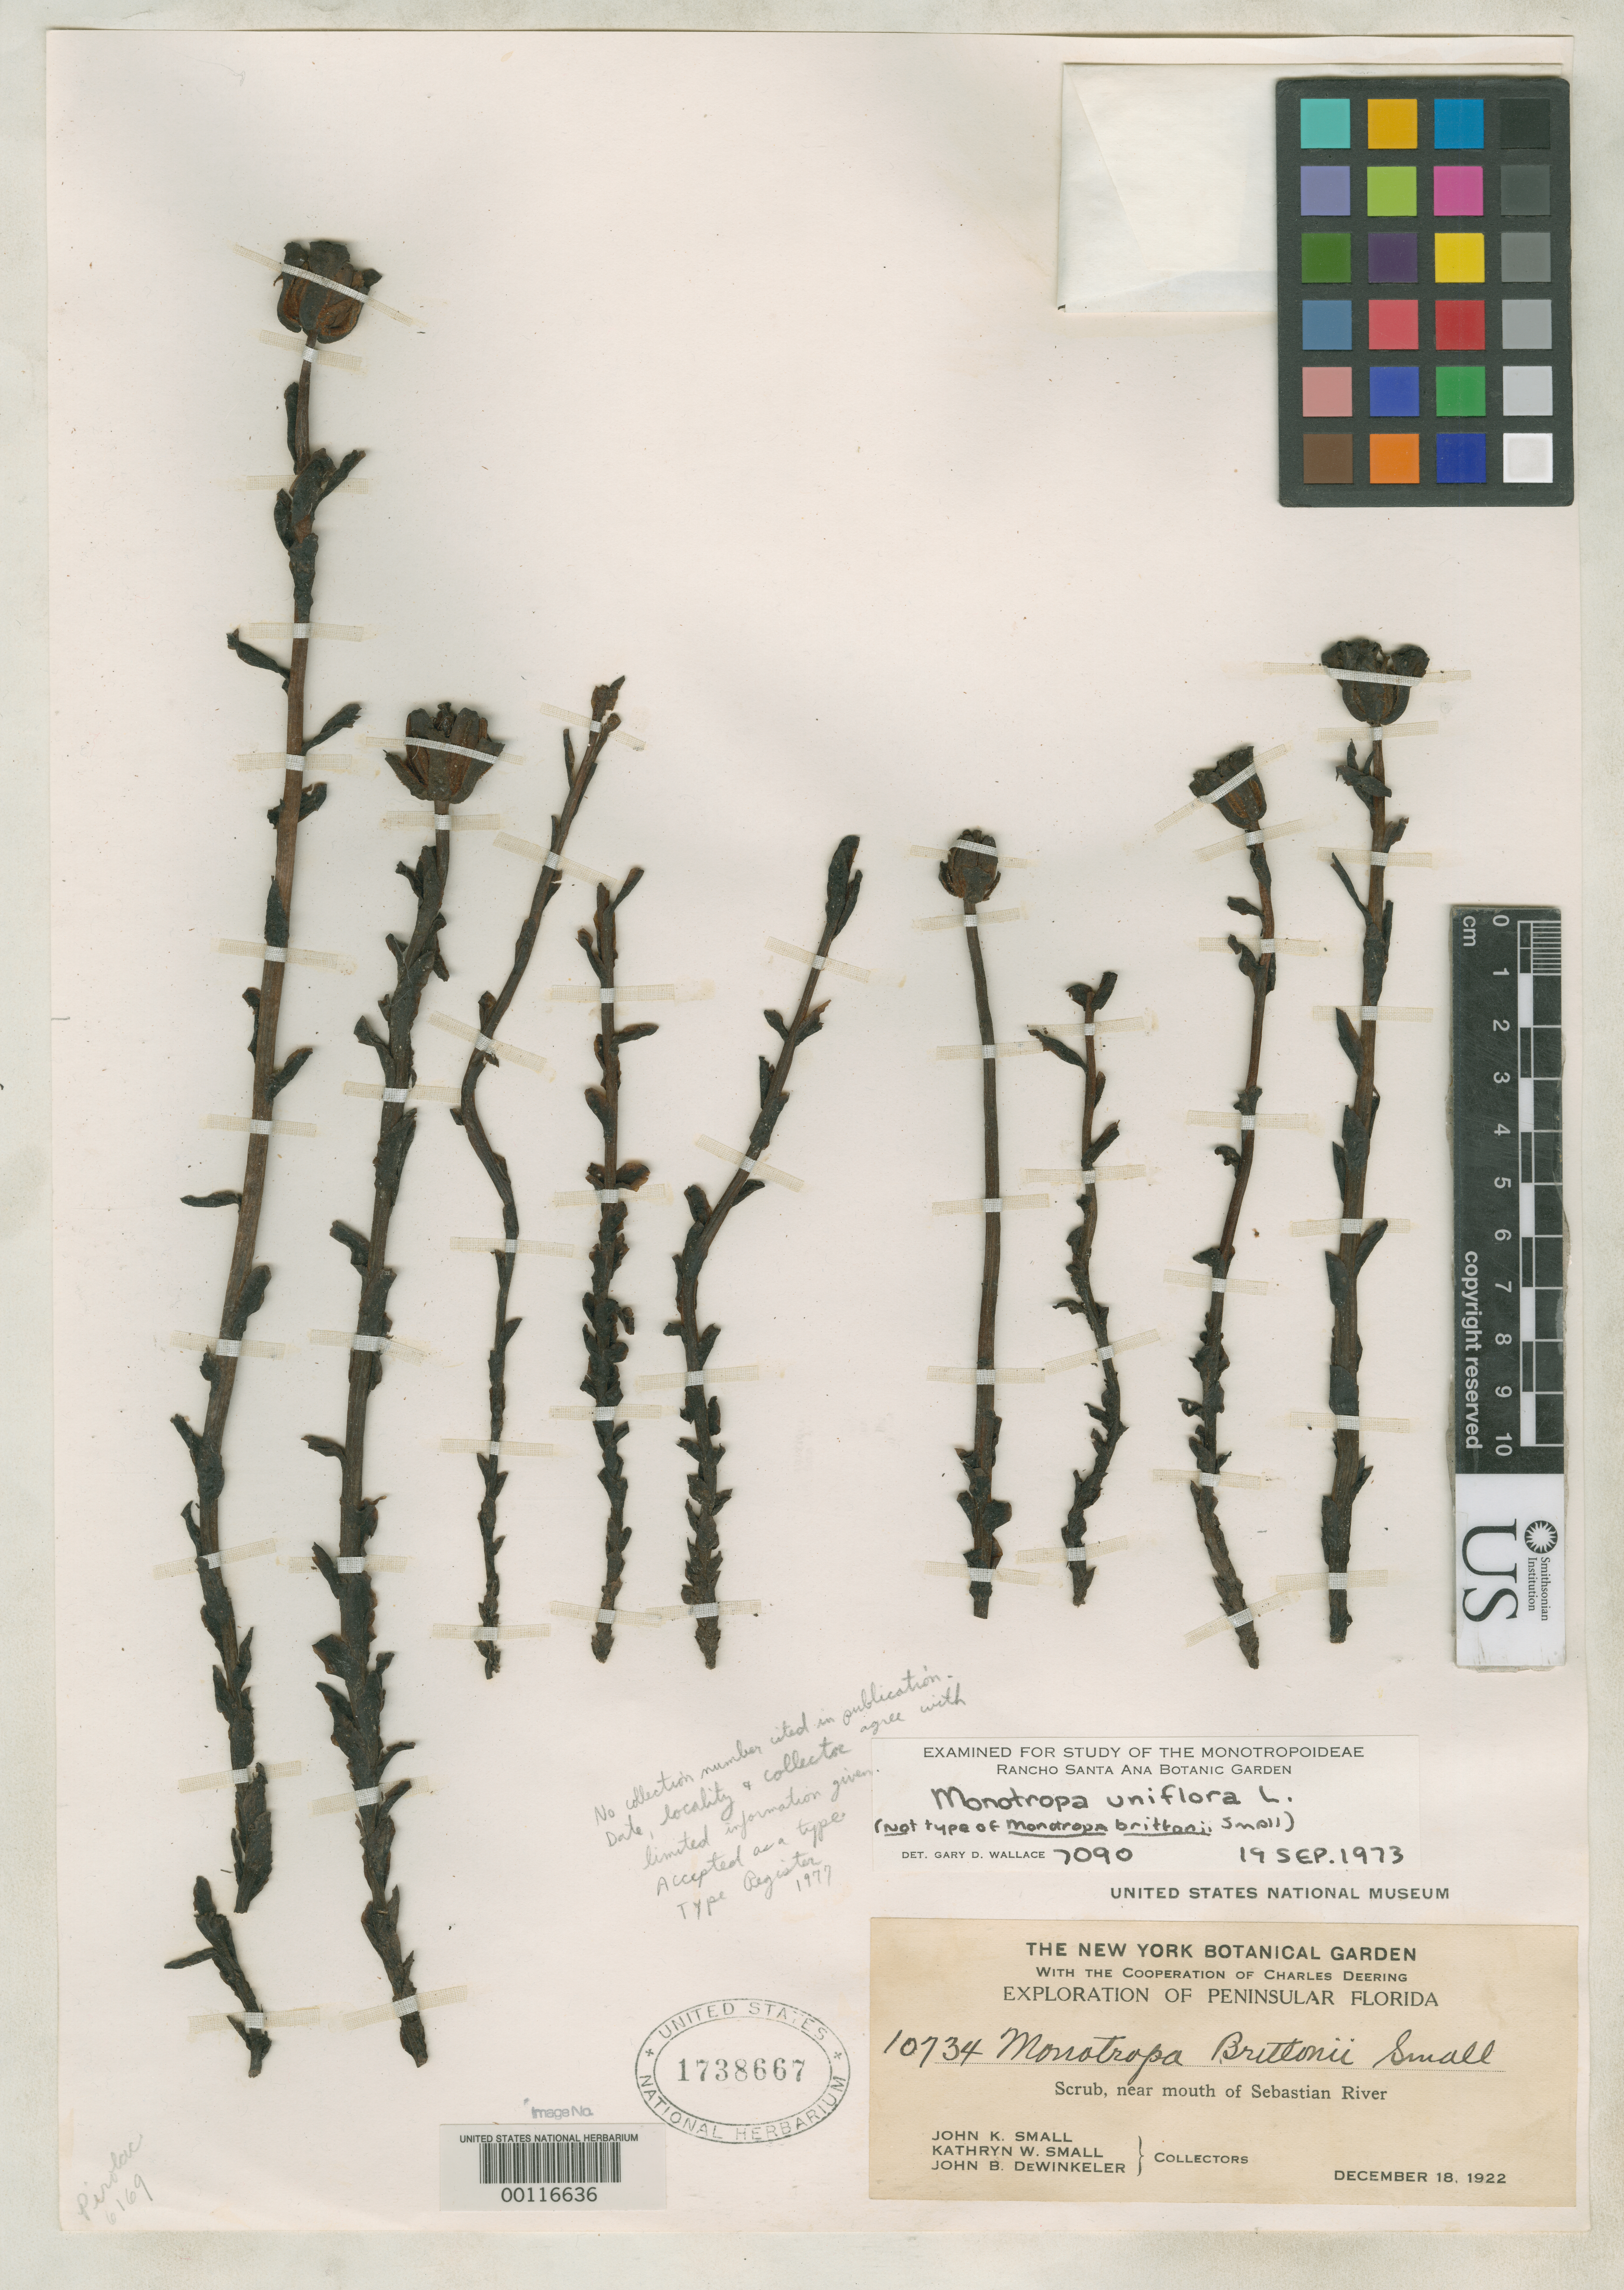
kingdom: Plantae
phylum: Tracheophyta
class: Magnoliopsida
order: Ericales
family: Ericaceae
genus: Monotropa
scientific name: Monotropa brittonii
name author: Small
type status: Type Fragment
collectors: J. K. Small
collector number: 10734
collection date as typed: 18 Dec 1922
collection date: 1922-12-18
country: United States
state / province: Florida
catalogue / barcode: US 1738667